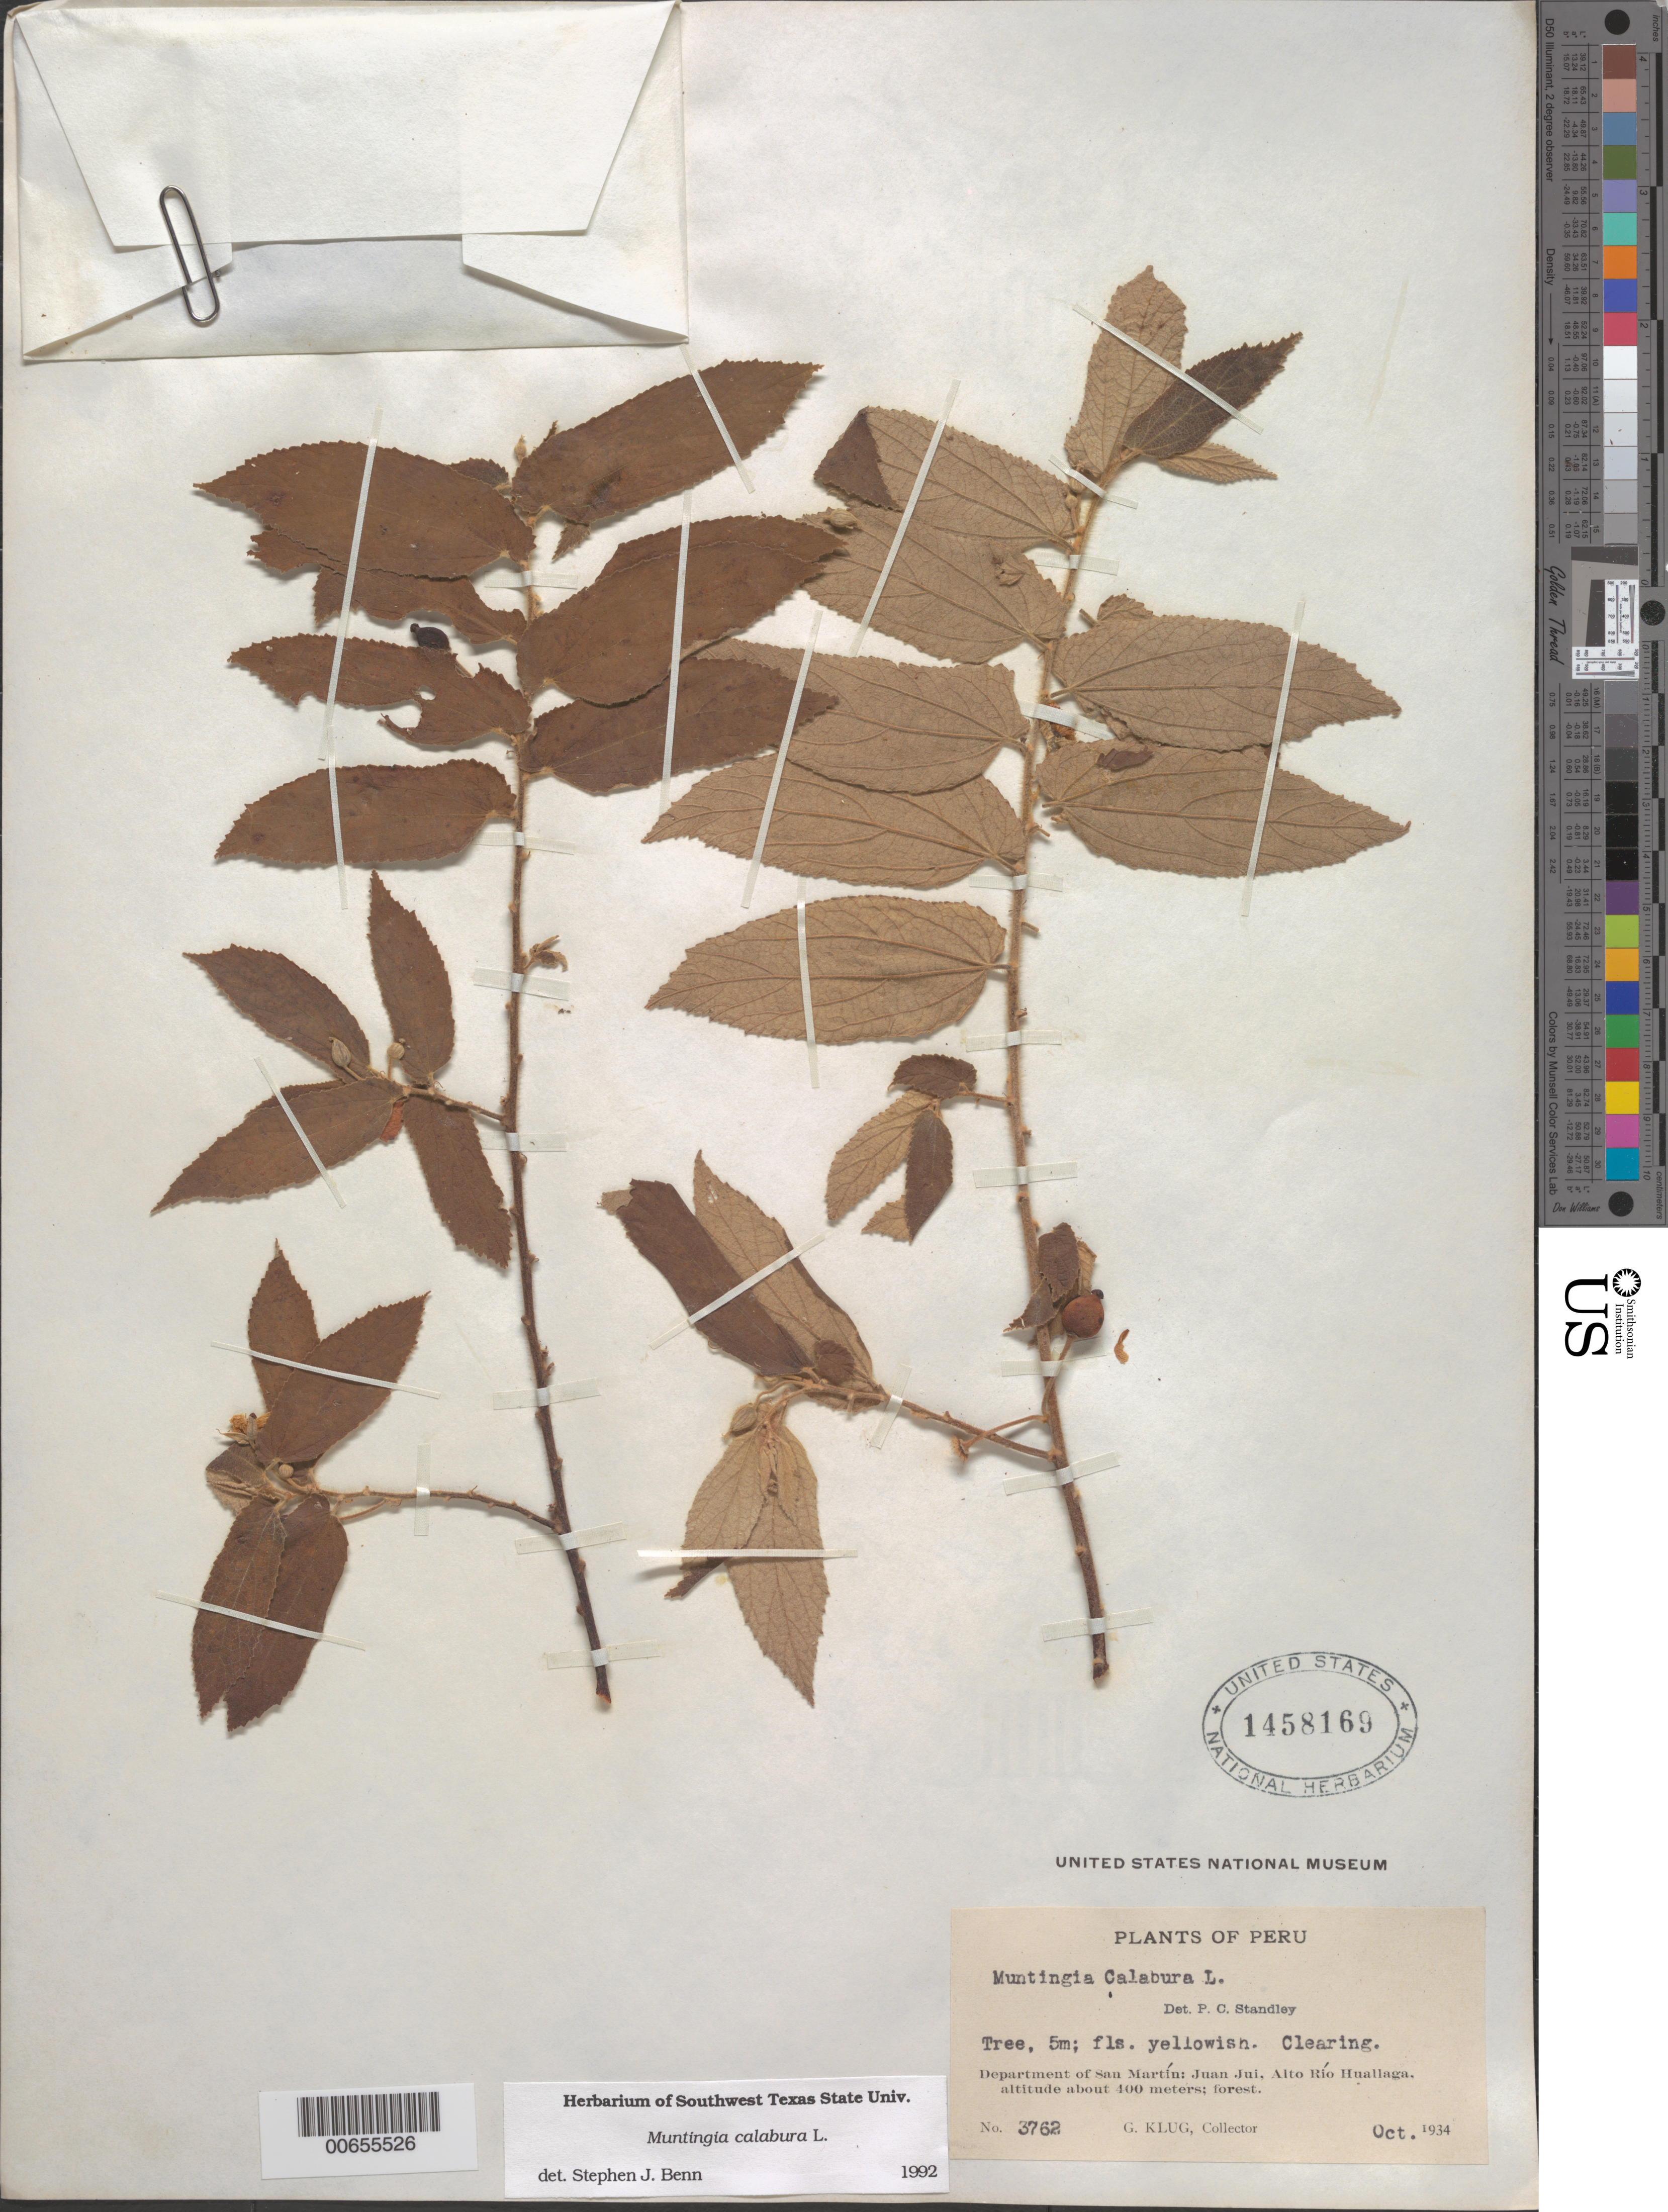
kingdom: Plantae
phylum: Tracheophyta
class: Magnoliopsida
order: Malvales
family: Muntingiaceae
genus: Muntingia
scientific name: Muntingia calabura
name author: L.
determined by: Benn, S. J.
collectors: G. Klug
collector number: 3762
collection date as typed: Oct 1934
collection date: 1934-10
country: Peru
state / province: San Martín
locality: Juan Jui, Alto Río Huallaga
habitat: Forest, clearing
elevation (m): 400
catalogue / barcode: US 1458169